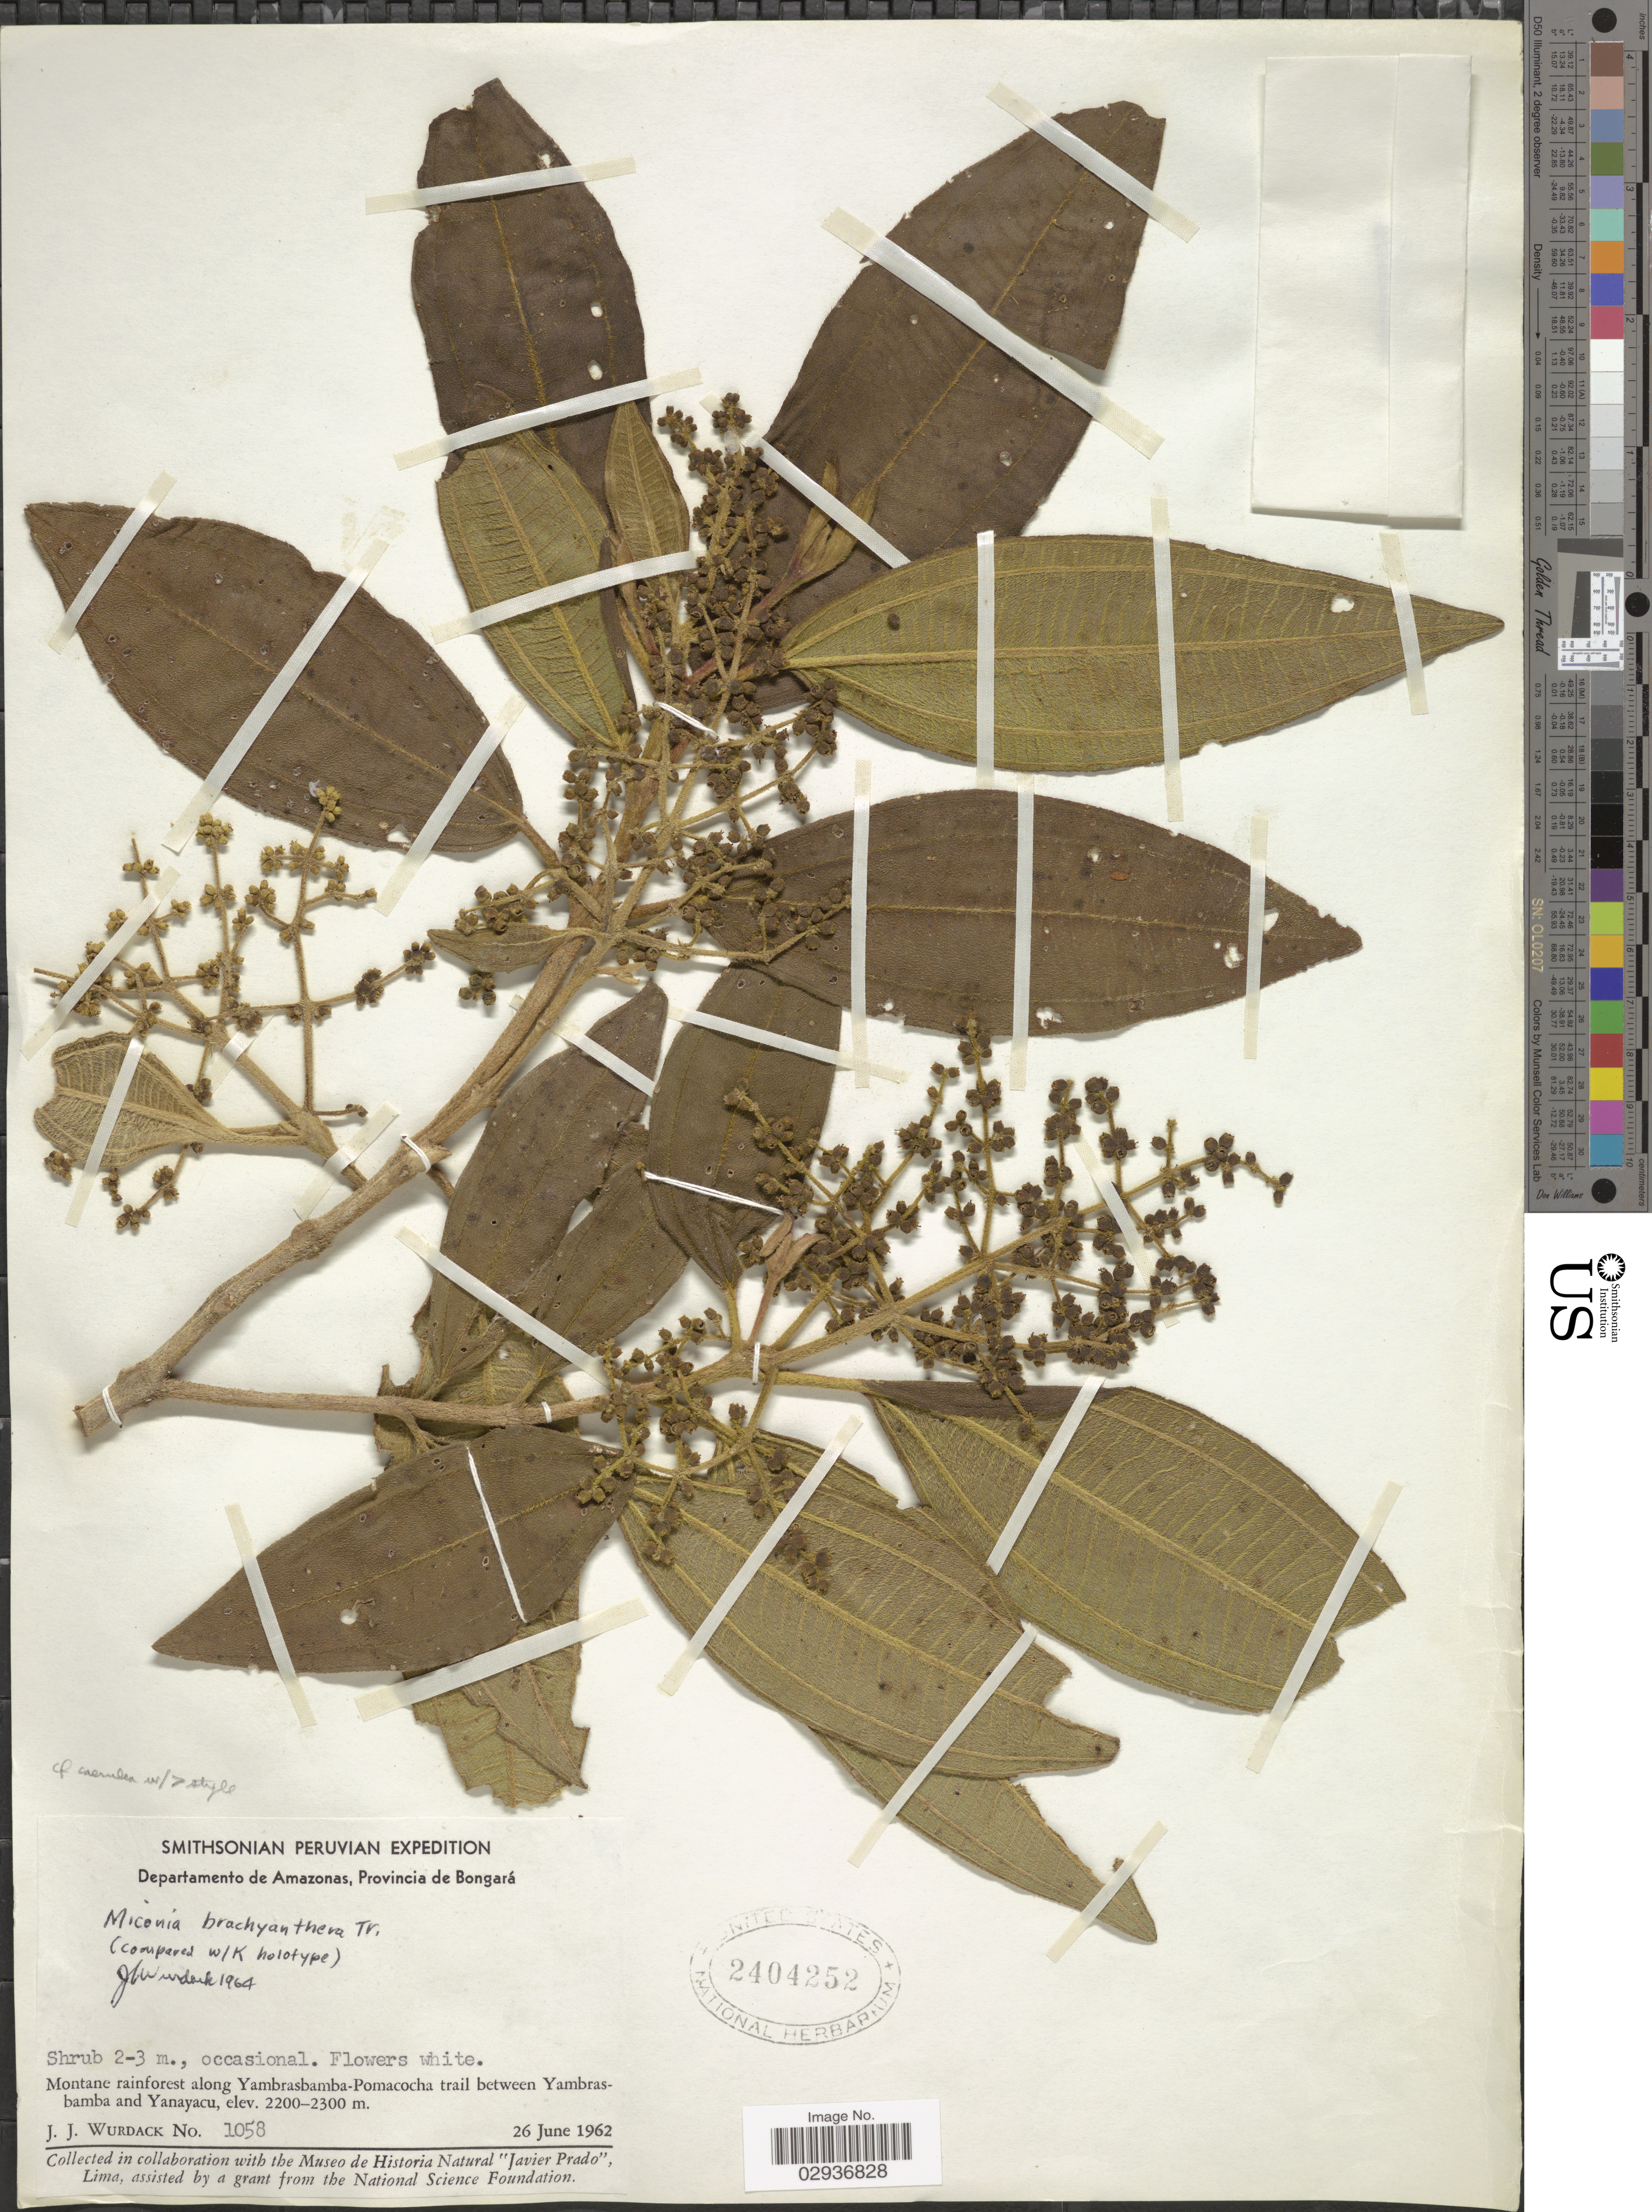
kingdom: Plantae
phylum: Tracheophyta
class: Magnoliopsida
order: Myrtales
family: Melastomataceae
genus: Miconia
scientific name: Miconia brachyanthera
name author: Triana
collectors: J. J. Wurdack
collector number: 1058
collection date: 1962-06-26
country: Peru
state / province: Amazonas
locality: Departamento de Amazonas, Provincia de Bongará. Montane rainforest along Yambrasbamba-Pomacocha trail between Yambrasbamba and Yanayacu.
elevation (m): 2200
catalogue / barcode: US 2404252